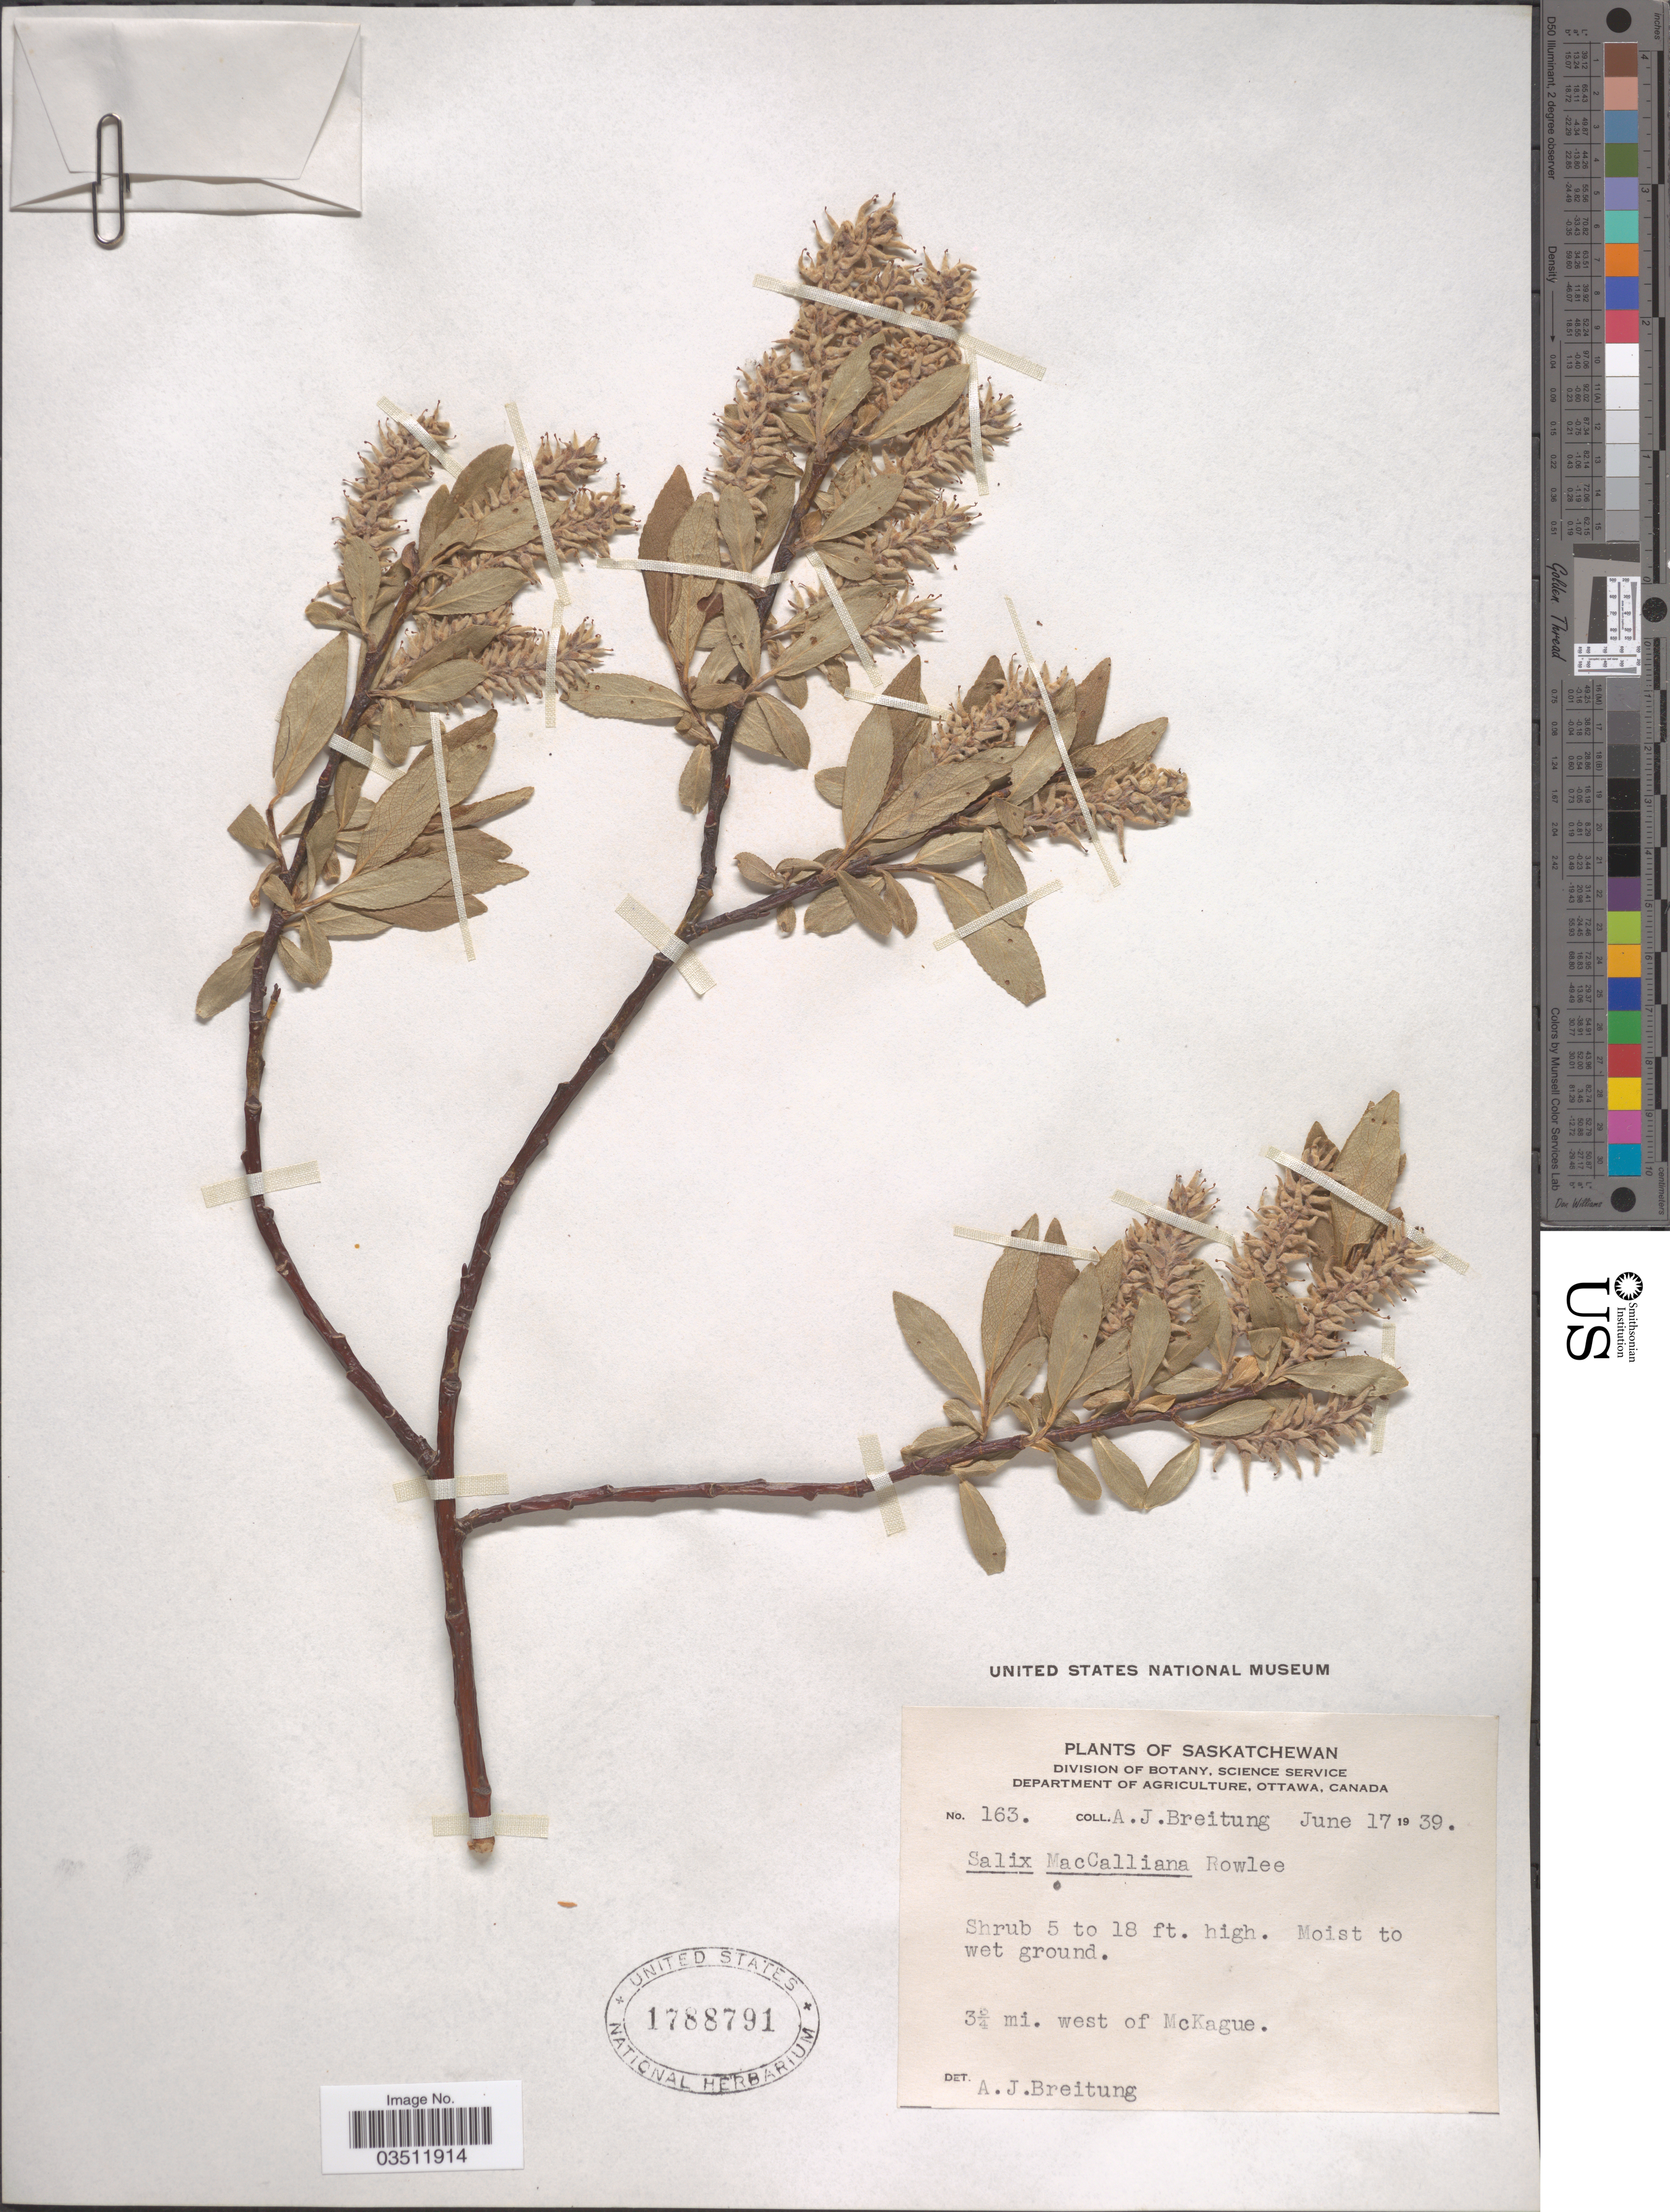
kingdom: Plantae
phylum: Tracheophyta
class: Magnoliopsida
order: Malpighiales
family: Salicaceae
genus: Salix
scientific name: Salix maccalliana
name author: Rowlee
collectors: A. Breitung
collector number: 163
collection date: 1939-06-17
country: Canada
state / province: Saskatchewan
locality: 3 ¾ mi. west of McKague.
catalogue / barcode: US 1788791